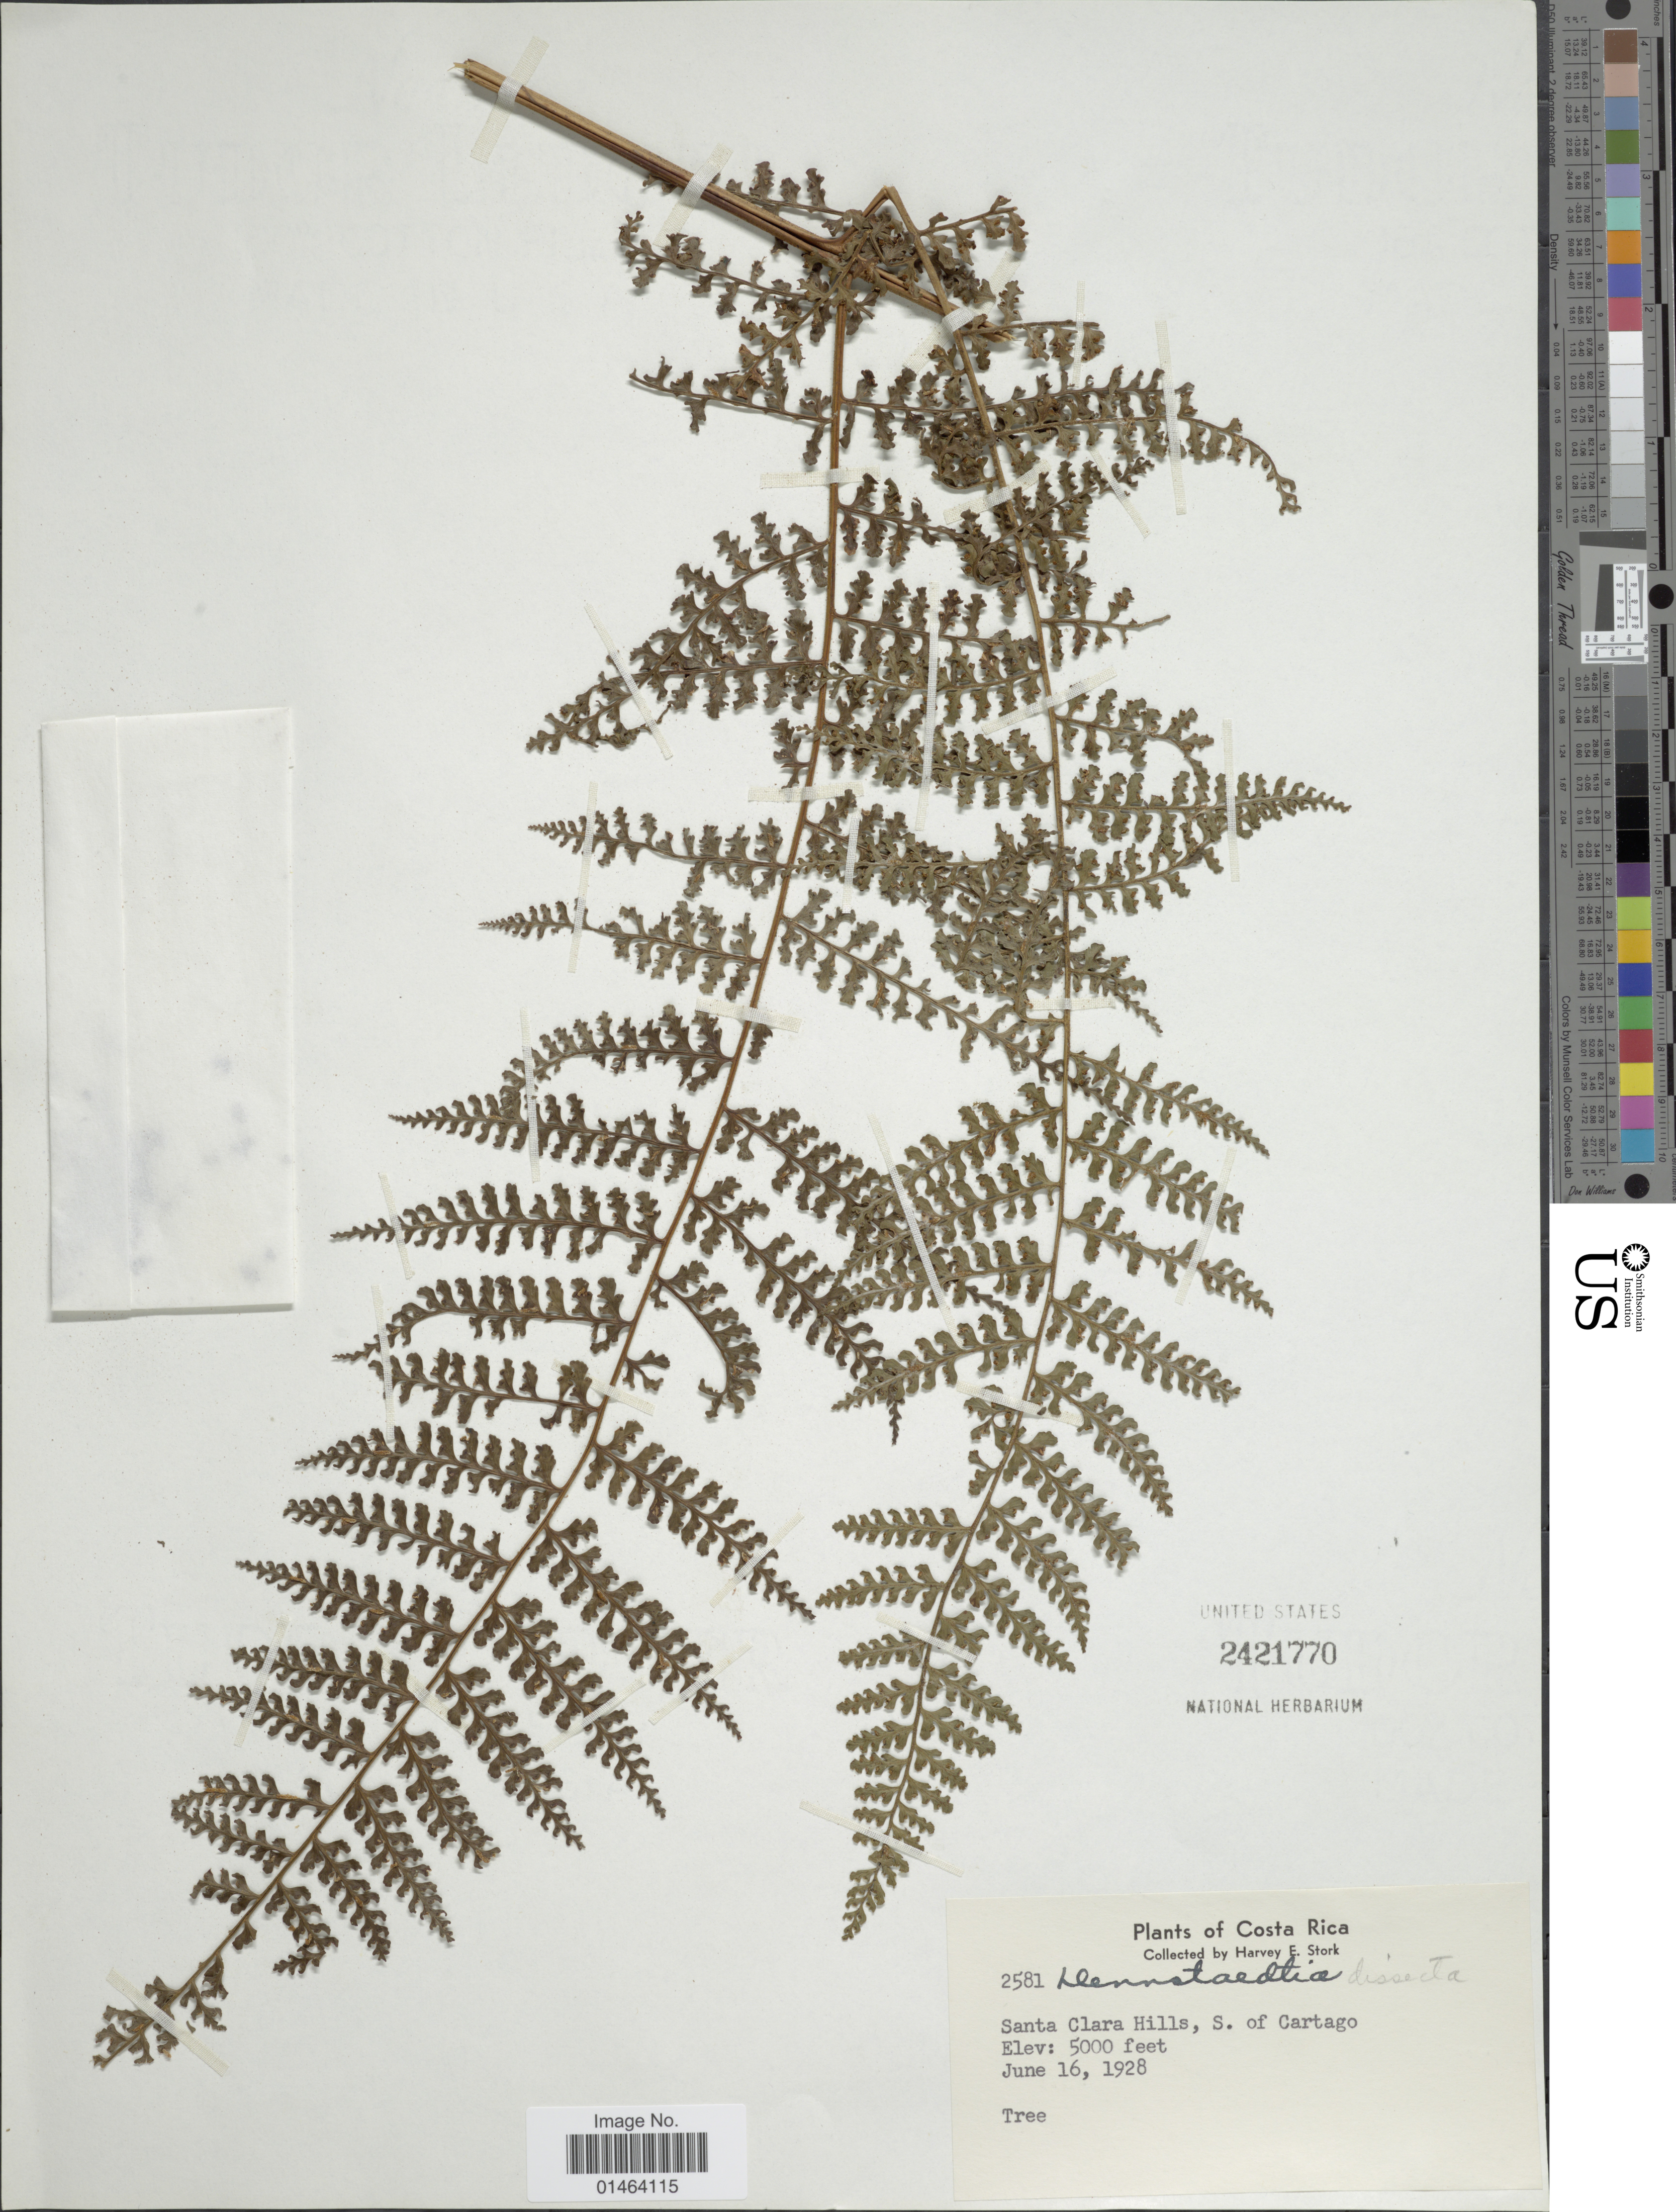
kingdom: Plantae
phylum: Tracheophyta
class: Polypodiopsida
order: Polypodiales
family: Dennstaedtiaceae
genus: Dennstaedtia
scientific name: Dennstaedtia cornuta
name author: (Kaulf.) Mett.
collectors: H. E. Stork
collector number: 2581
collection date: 1928-06-16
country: Costa Rica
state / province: Cartago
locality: Panama, Santa Clara Hills, S. of Cartago.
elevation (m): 1524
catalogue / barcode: US 2421770